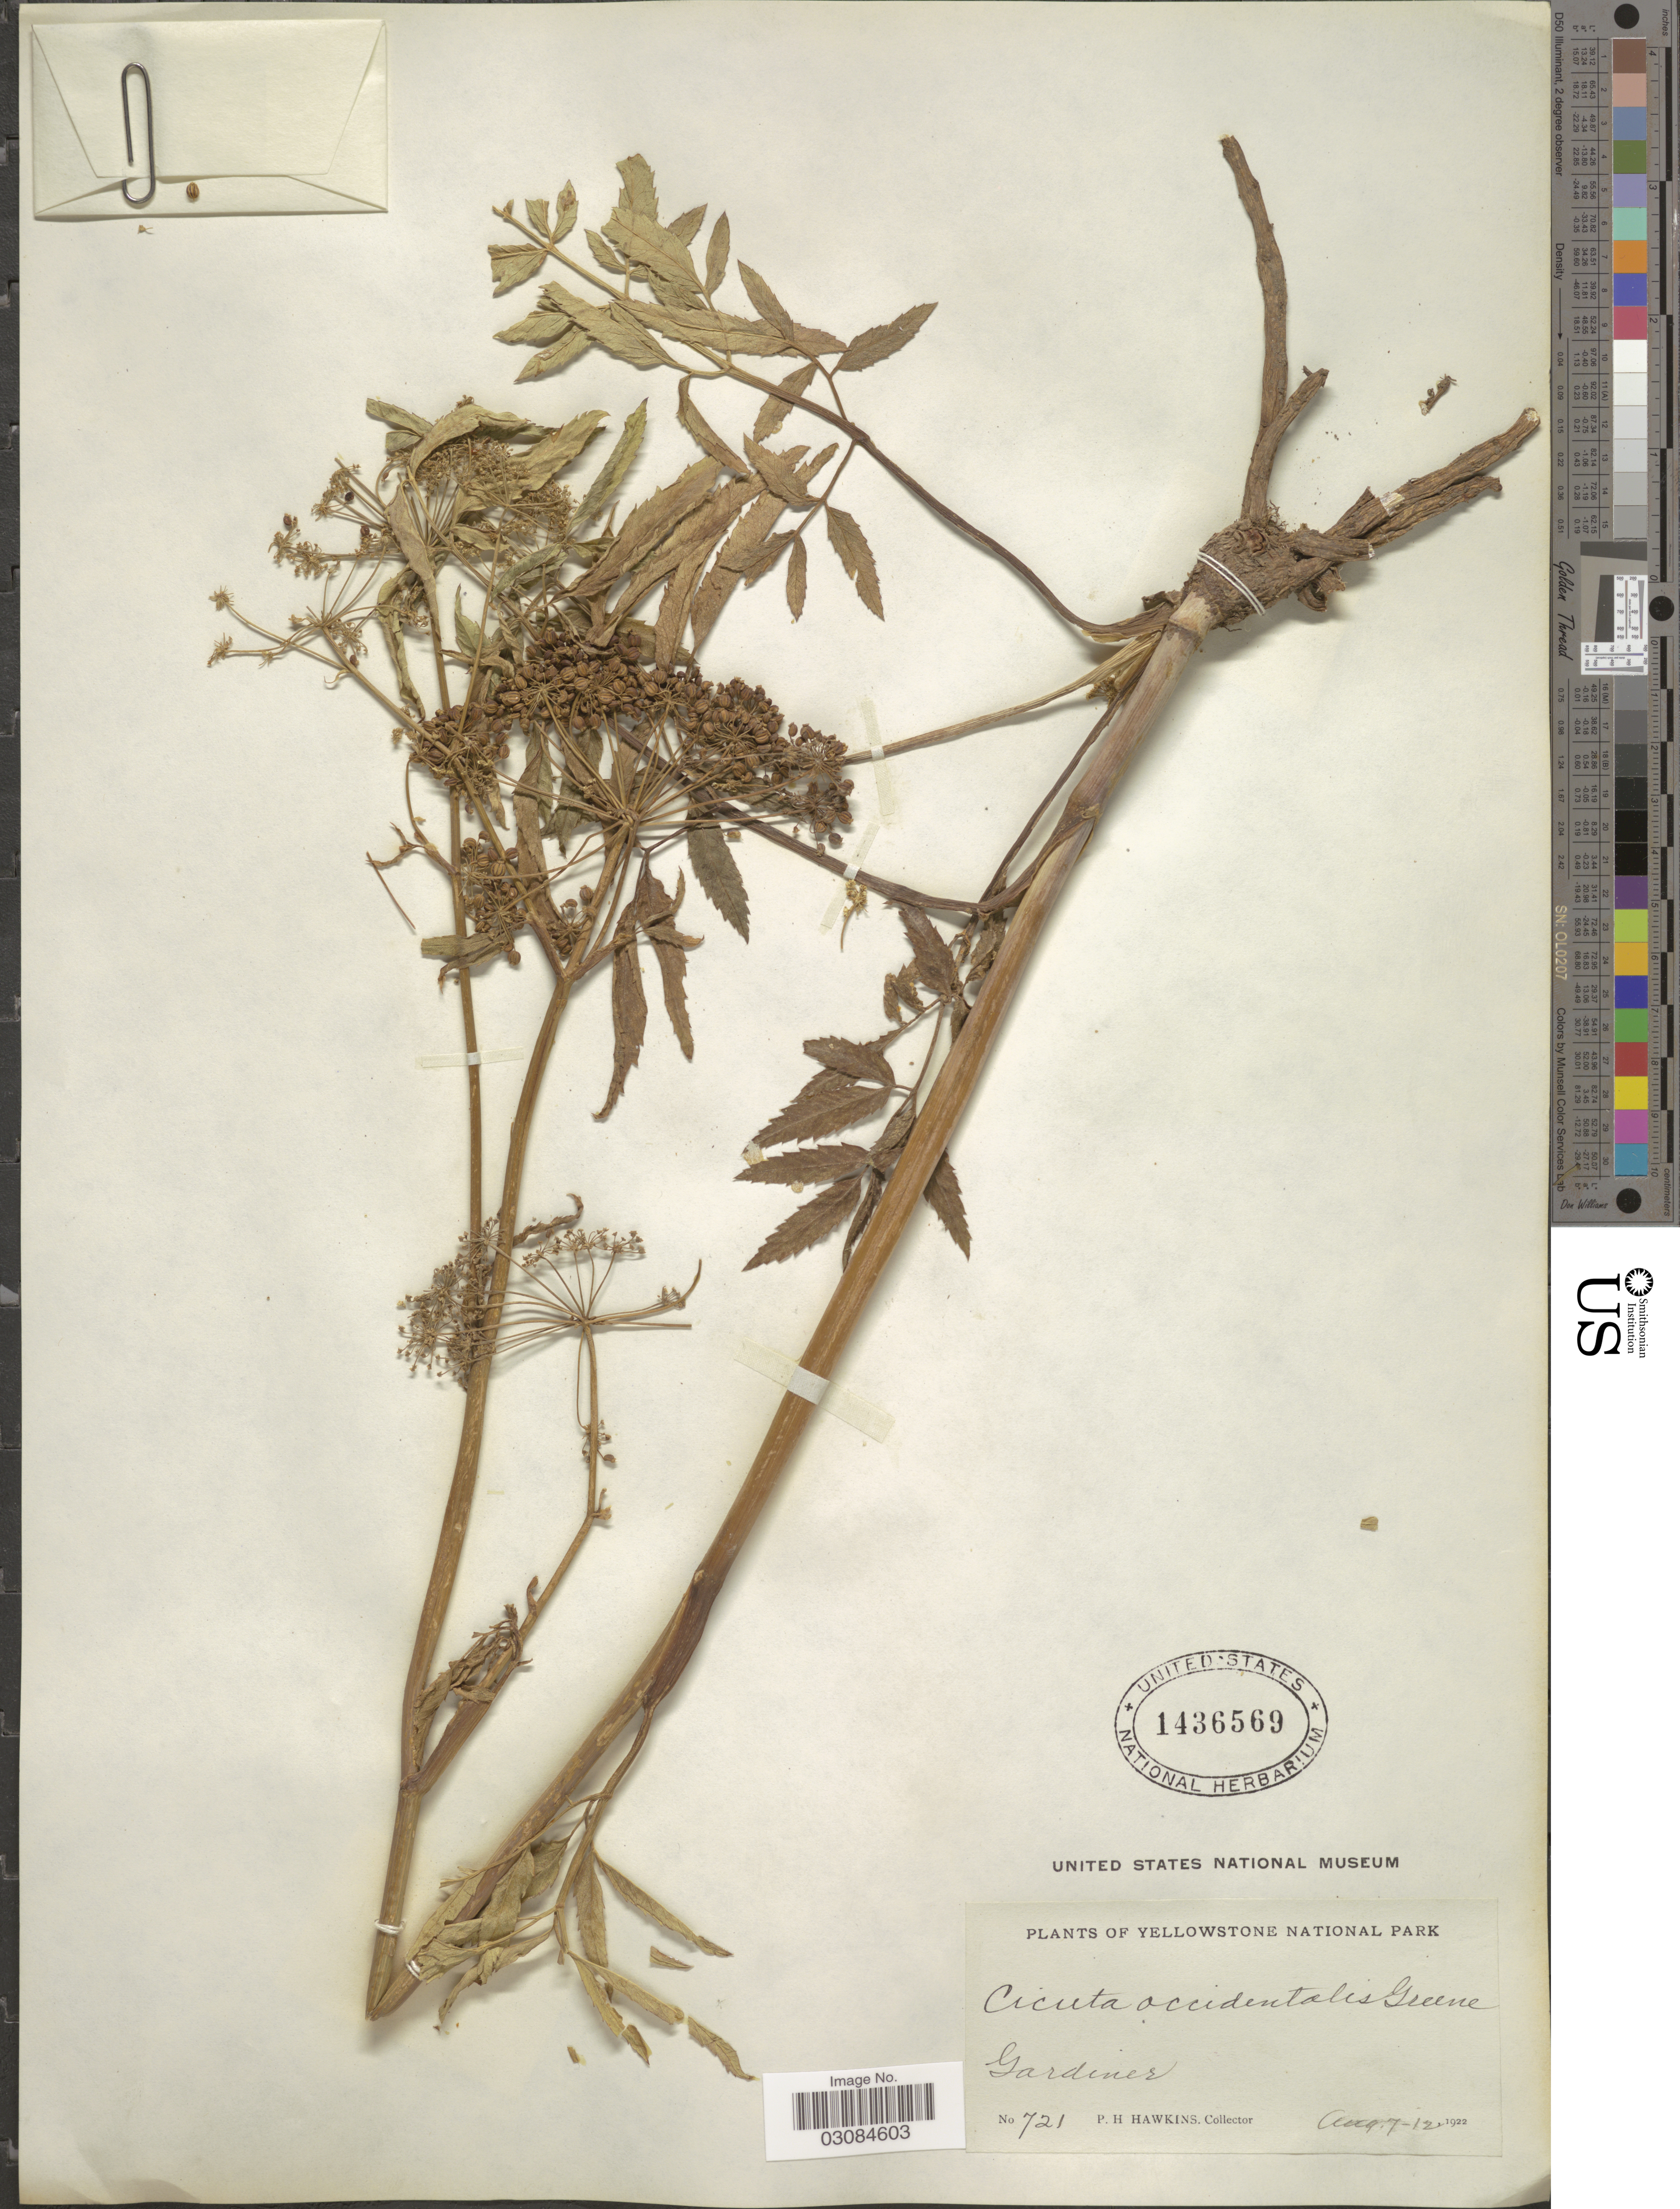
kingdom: Plantae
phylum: Tracheophyta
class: Magnoliopsida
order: Apiales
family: Apiaceae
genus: Cicuta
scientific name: Cicuta occidentalis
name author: Greene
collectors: P. Hawkins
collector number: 721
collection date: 1922-08-07/1922-08-12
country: United States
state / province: Montana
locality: Yellowstone National Park. Gardiner.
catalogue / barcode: US 1436569